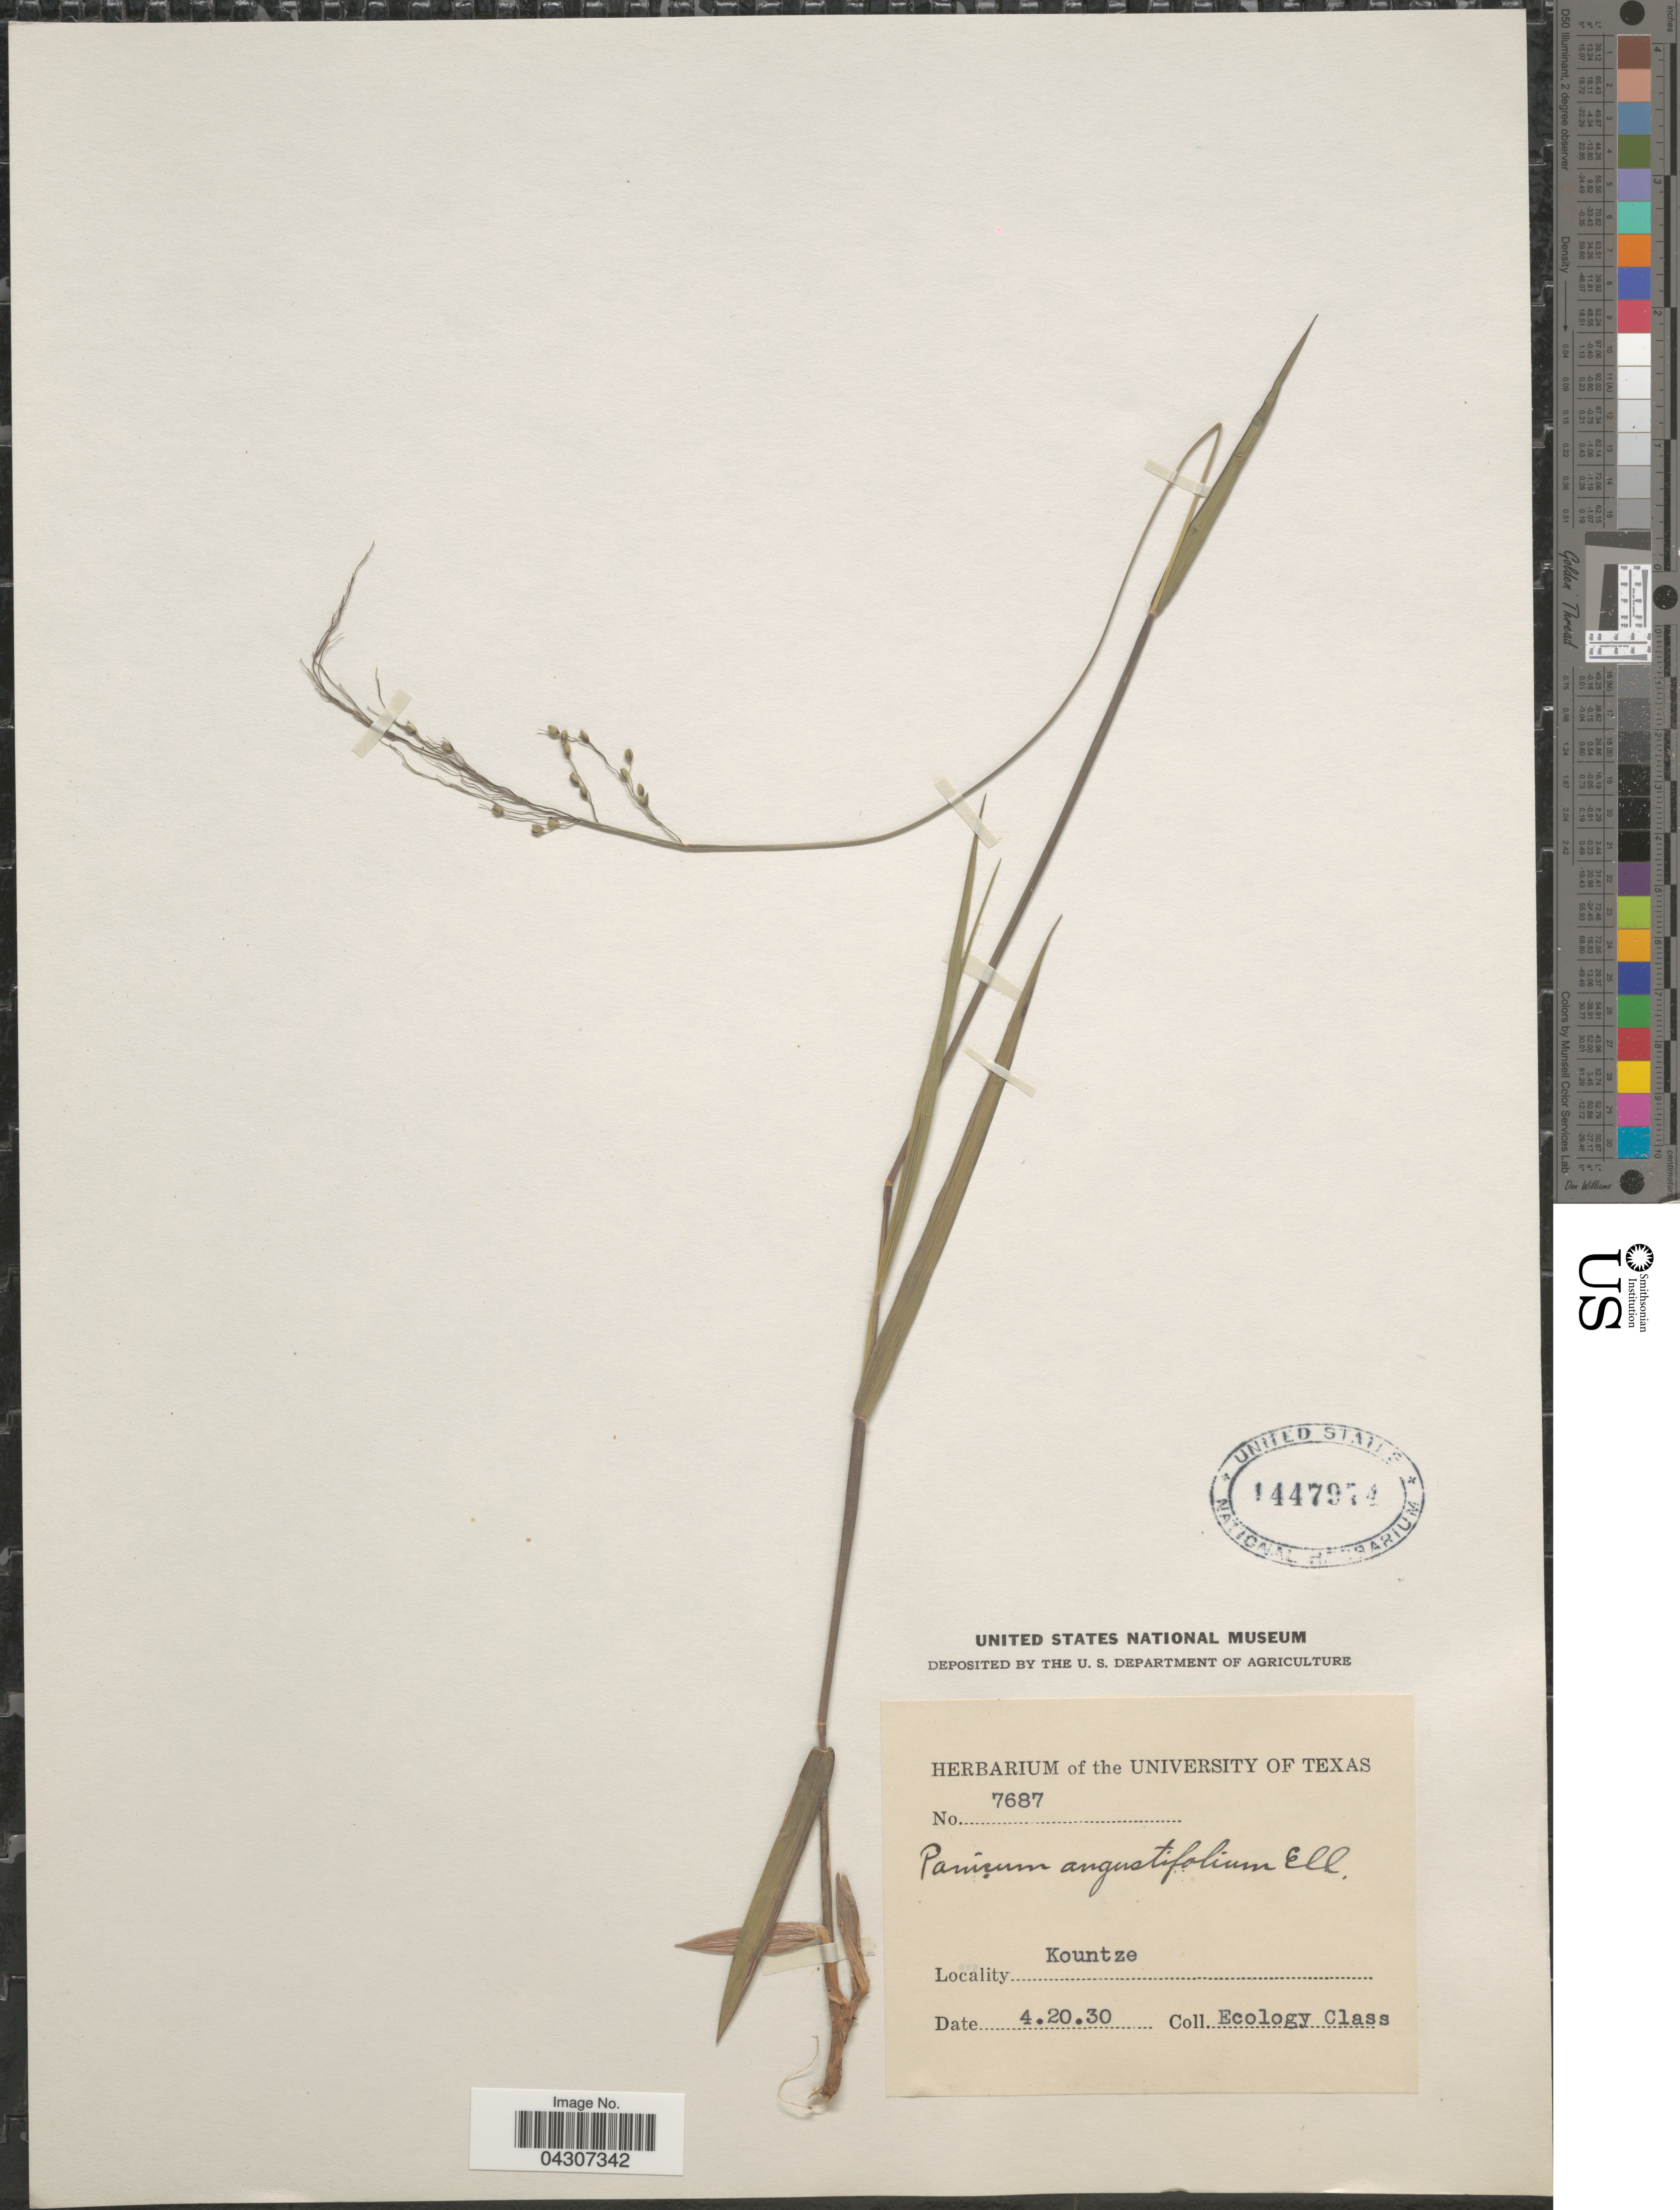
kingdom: Plantae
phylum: Tracheophyta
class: Liliopsida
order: Poales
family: Poaceae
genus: Dichanthelium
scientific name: Dichanthelium aciculare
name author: (Desv. ex Poir.) Gould & C.A. Clark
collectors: Ecology class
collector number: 7687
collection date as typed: Transcribed d/m/y: 20/4/30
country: United States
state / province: Texas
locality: Kountze.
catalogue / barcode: US 1447974